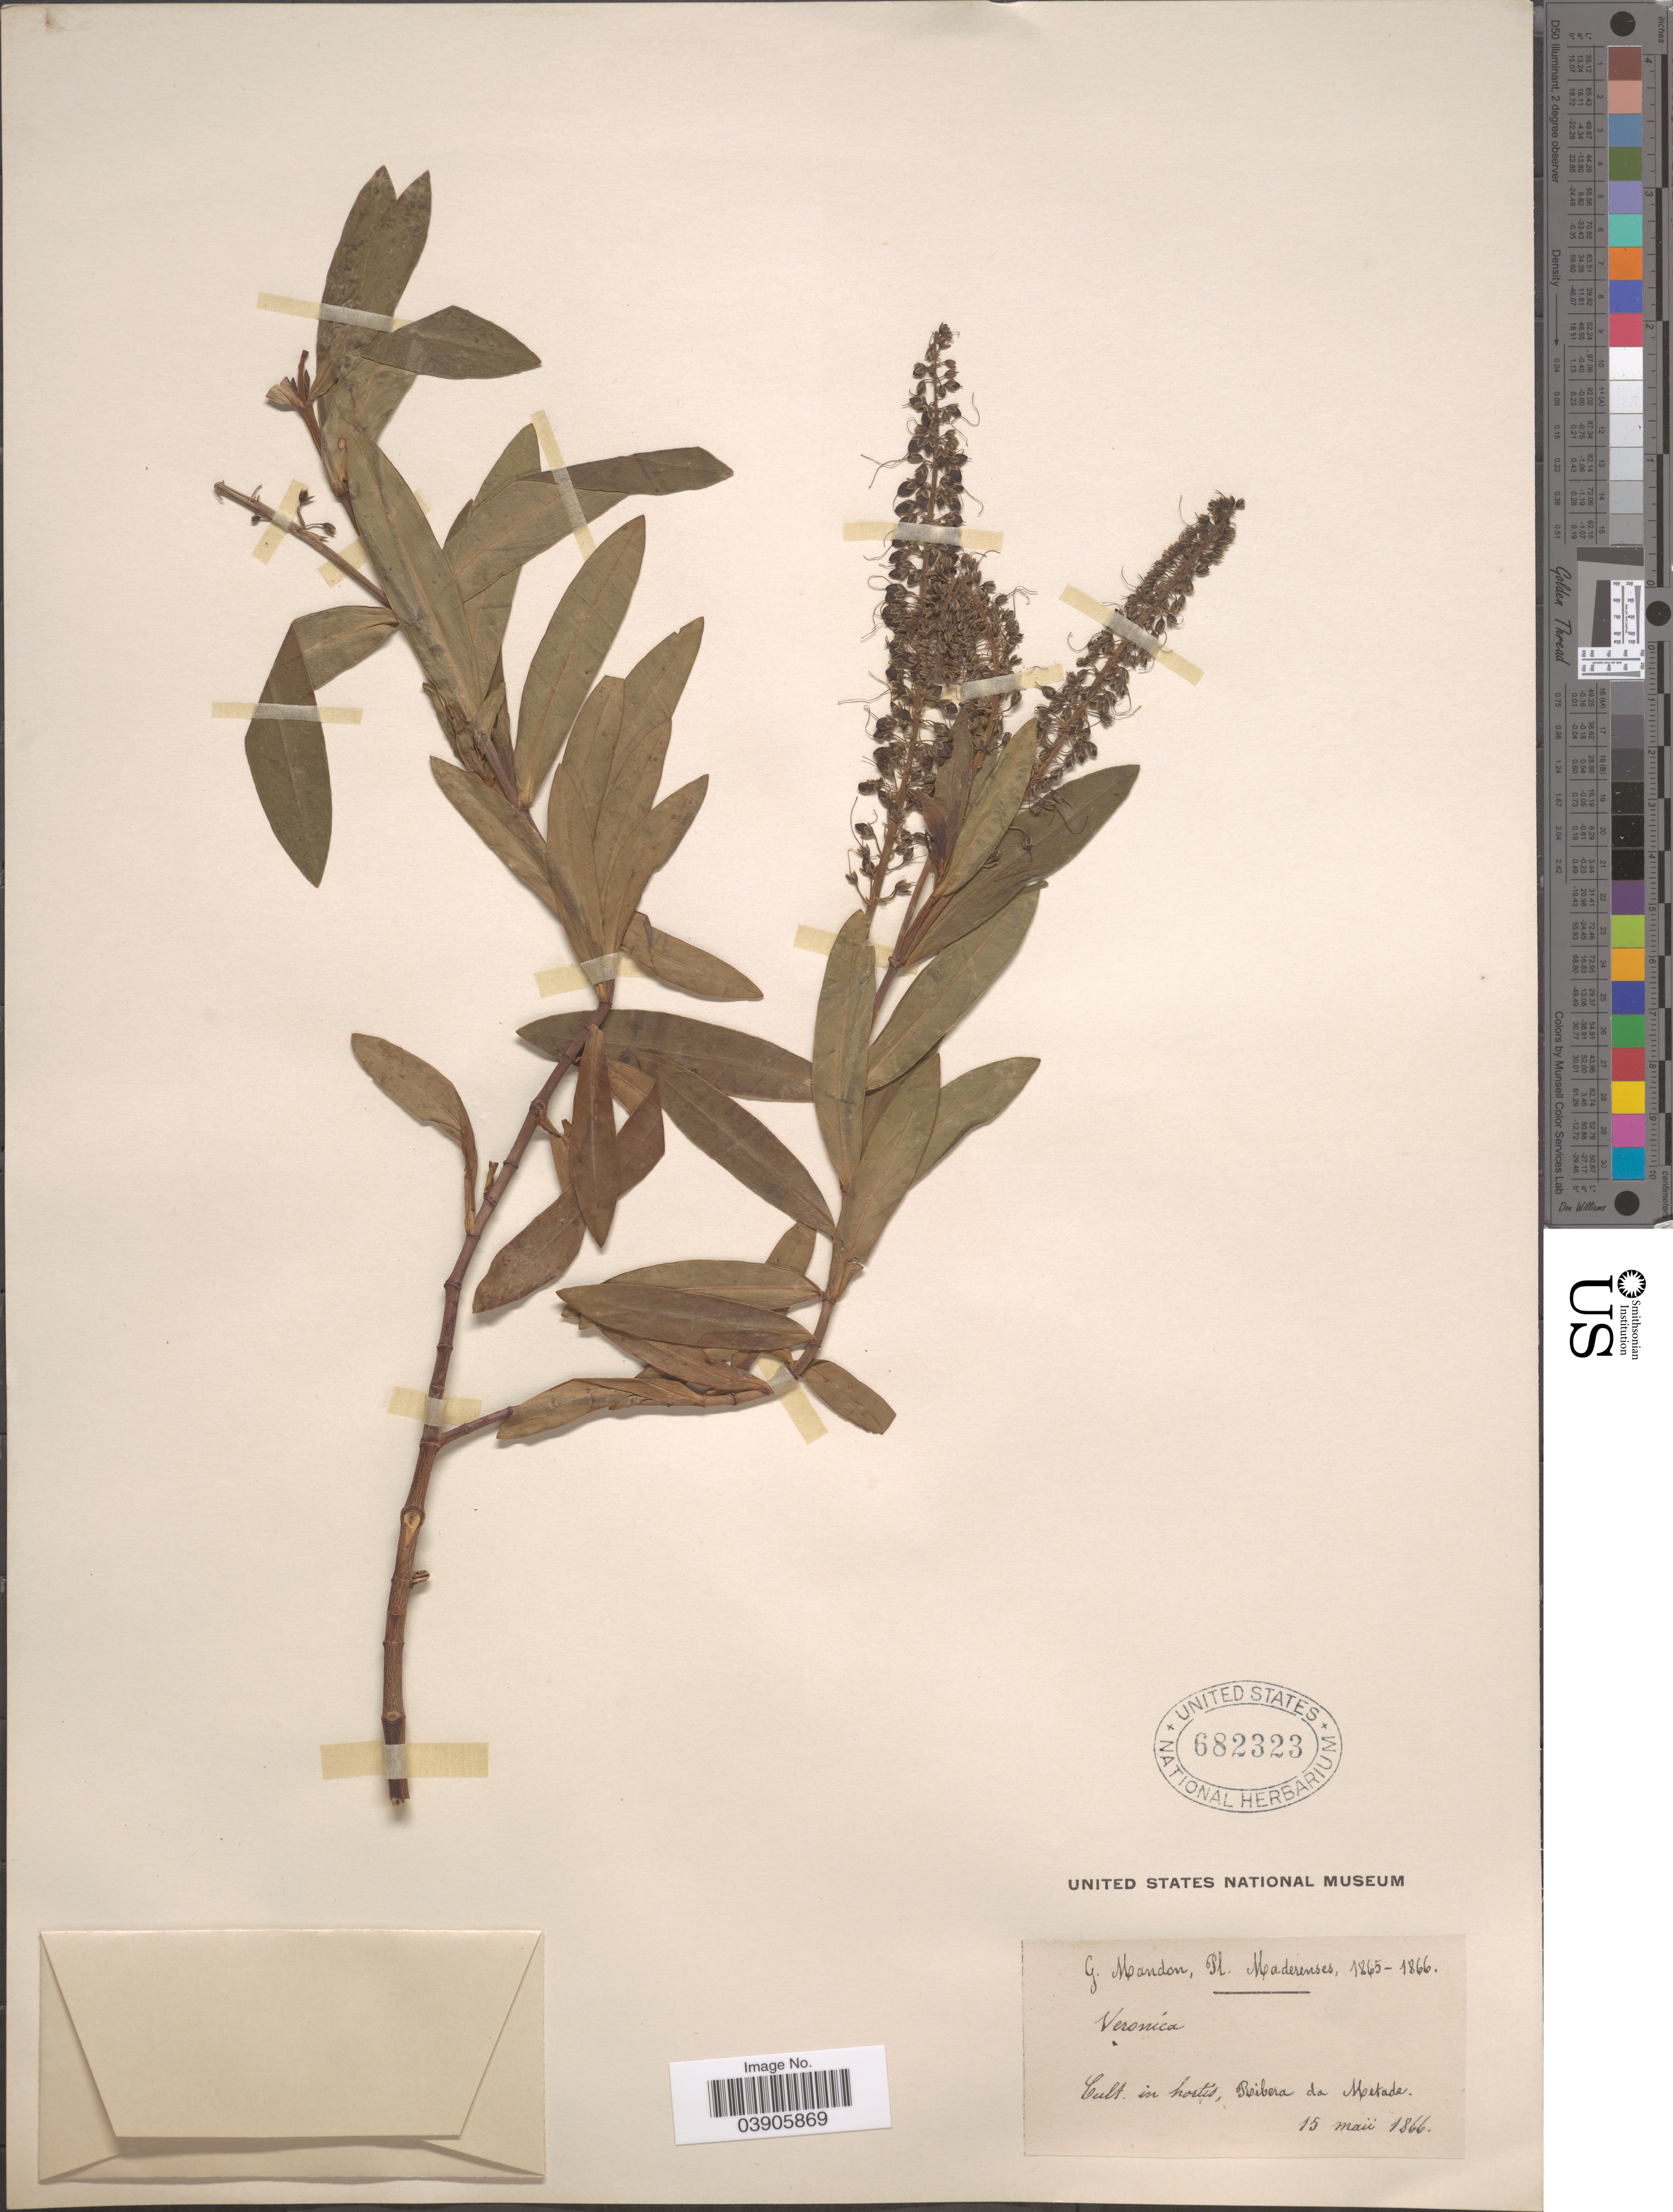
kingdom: Plantae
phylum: Tracheophyta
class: Magnoliopsida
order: Lamiales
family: Plantaginaceae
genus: Hebe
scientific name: Hebe sp.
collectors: G. Mandon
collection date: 1866-05-15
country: Portugal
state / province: Madeira (Aut. Reg.)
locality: Maderenses. Cult. in hortis, Ribera da Metade.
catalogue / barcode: US 682323